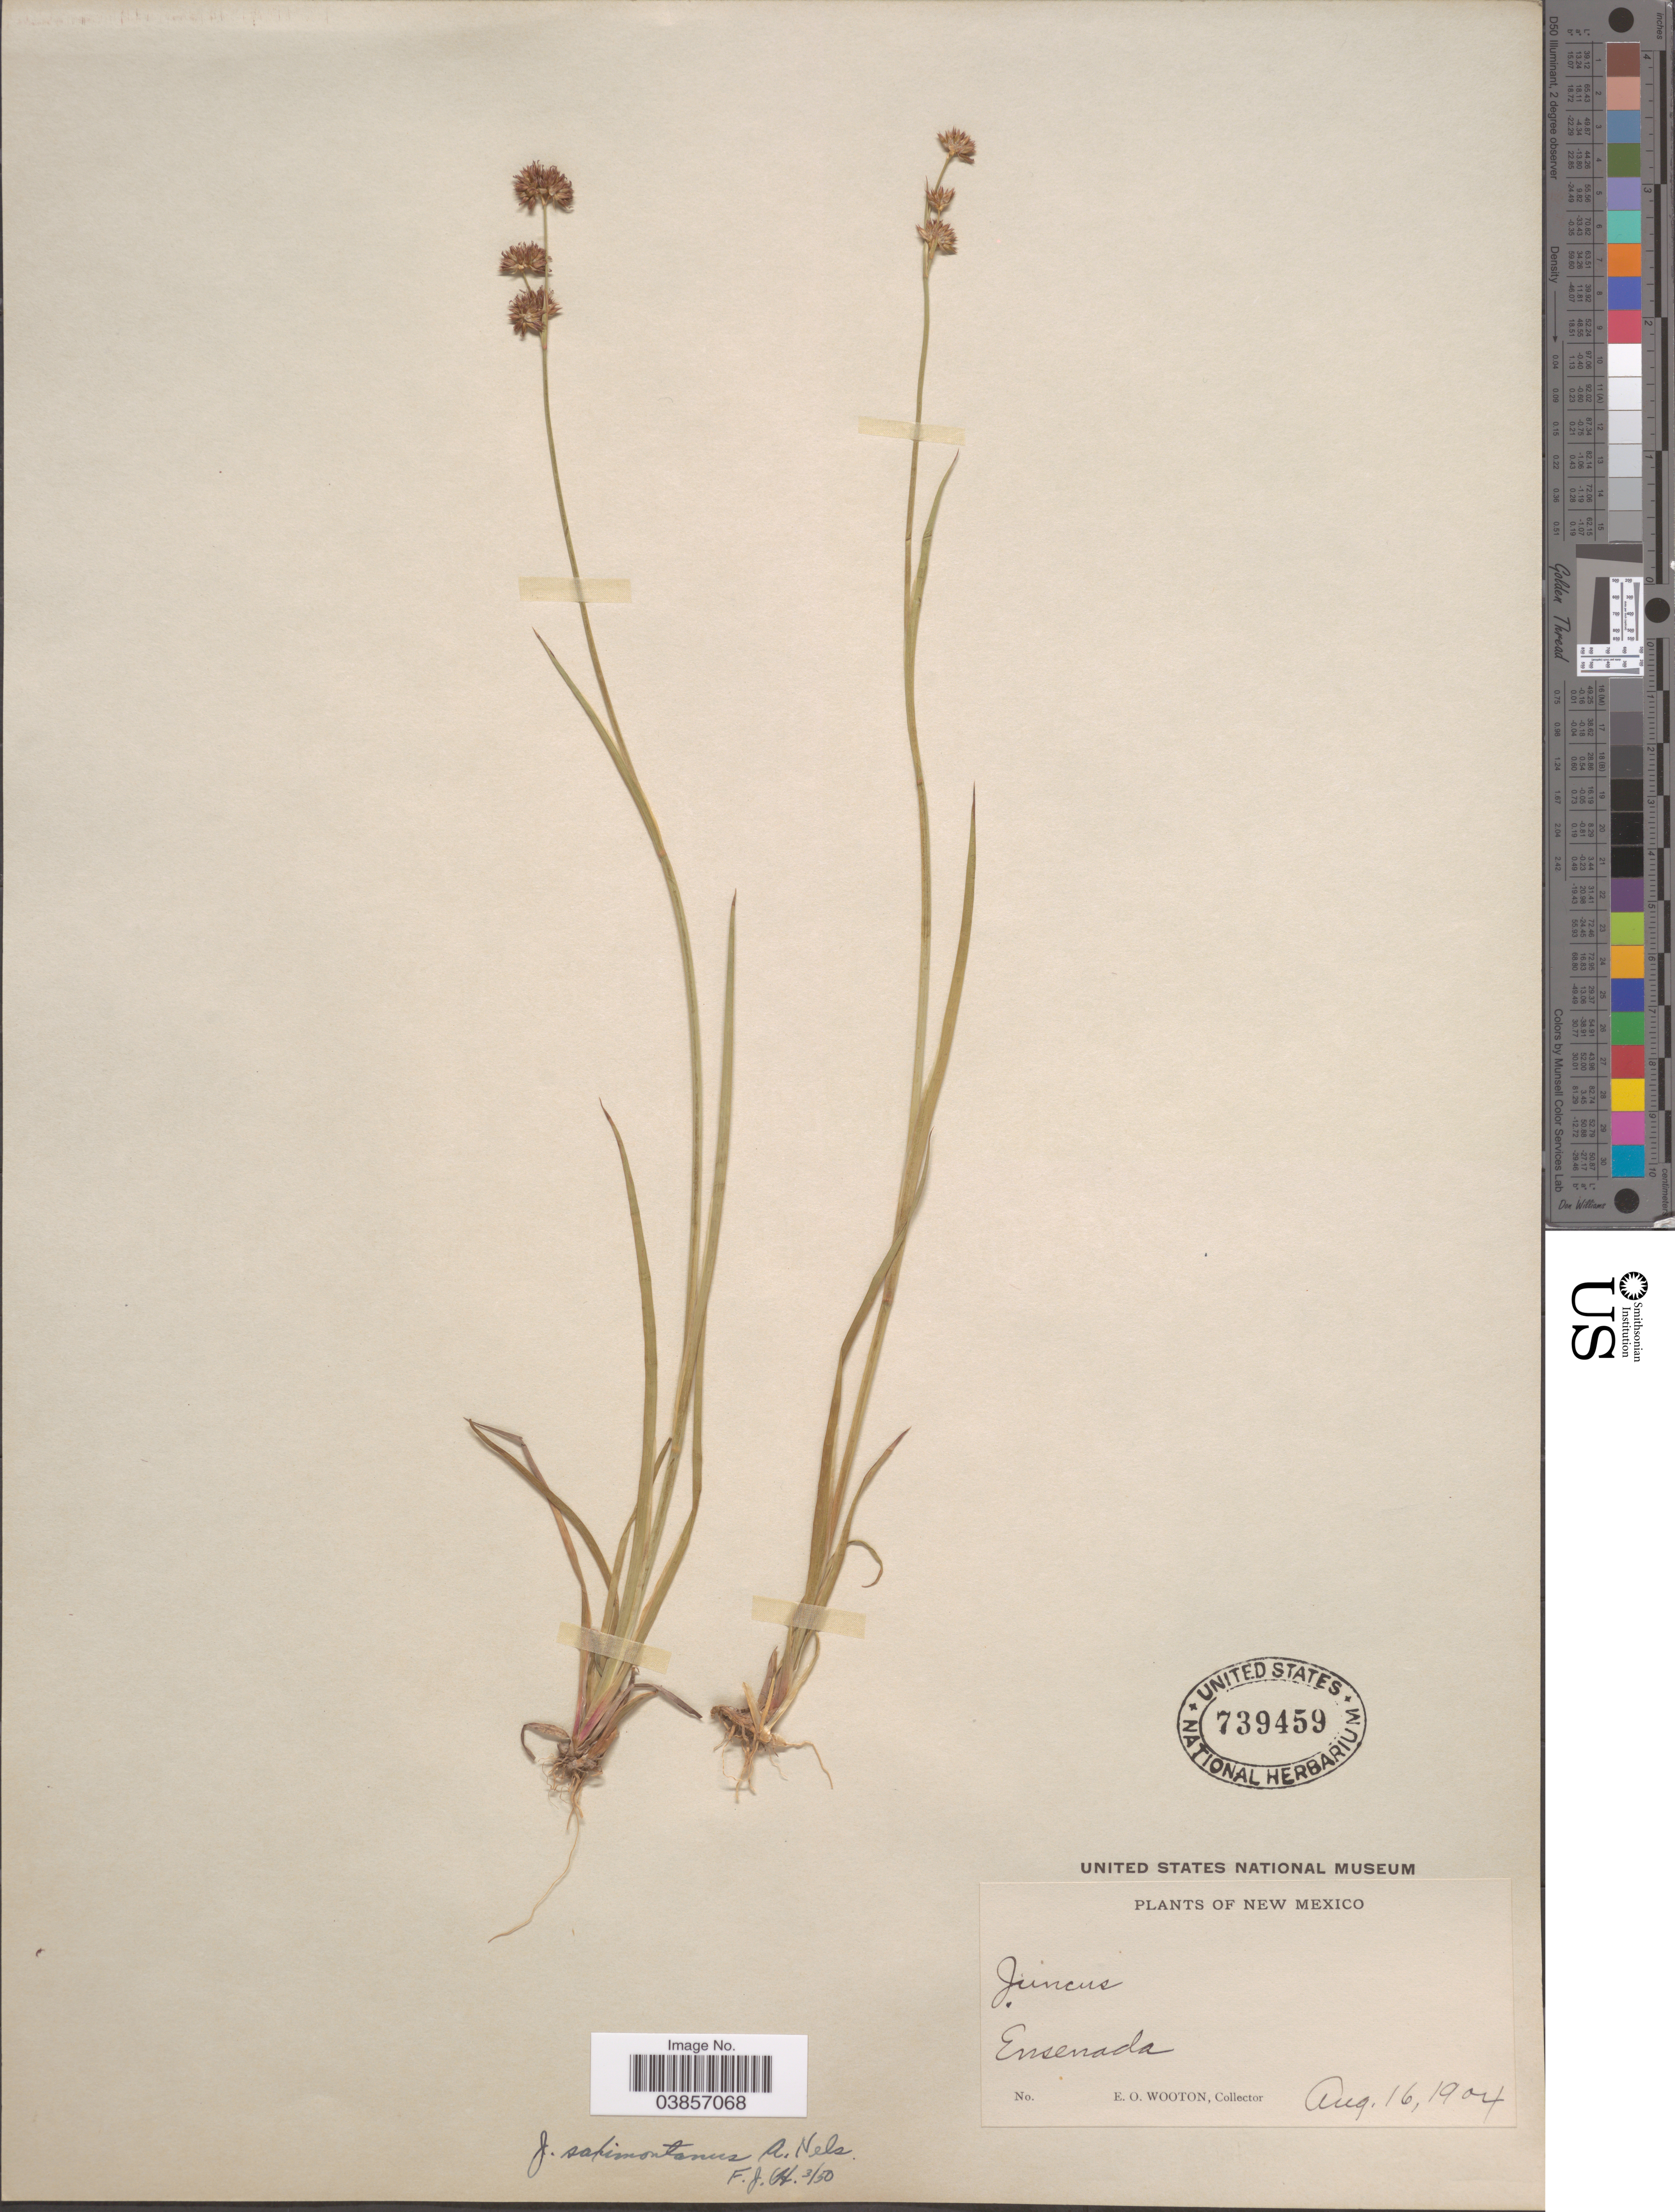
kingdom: Plantae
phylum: Tracheophyta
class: Liliopsida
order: Poales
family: Juncaceae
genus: Juncus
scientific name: Juncus saximontanus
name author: A. Nelson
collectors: E. O. Wooton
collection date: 1904-08-16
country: United States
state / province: New Mexico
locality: Ensenada.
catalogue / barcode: US 739459